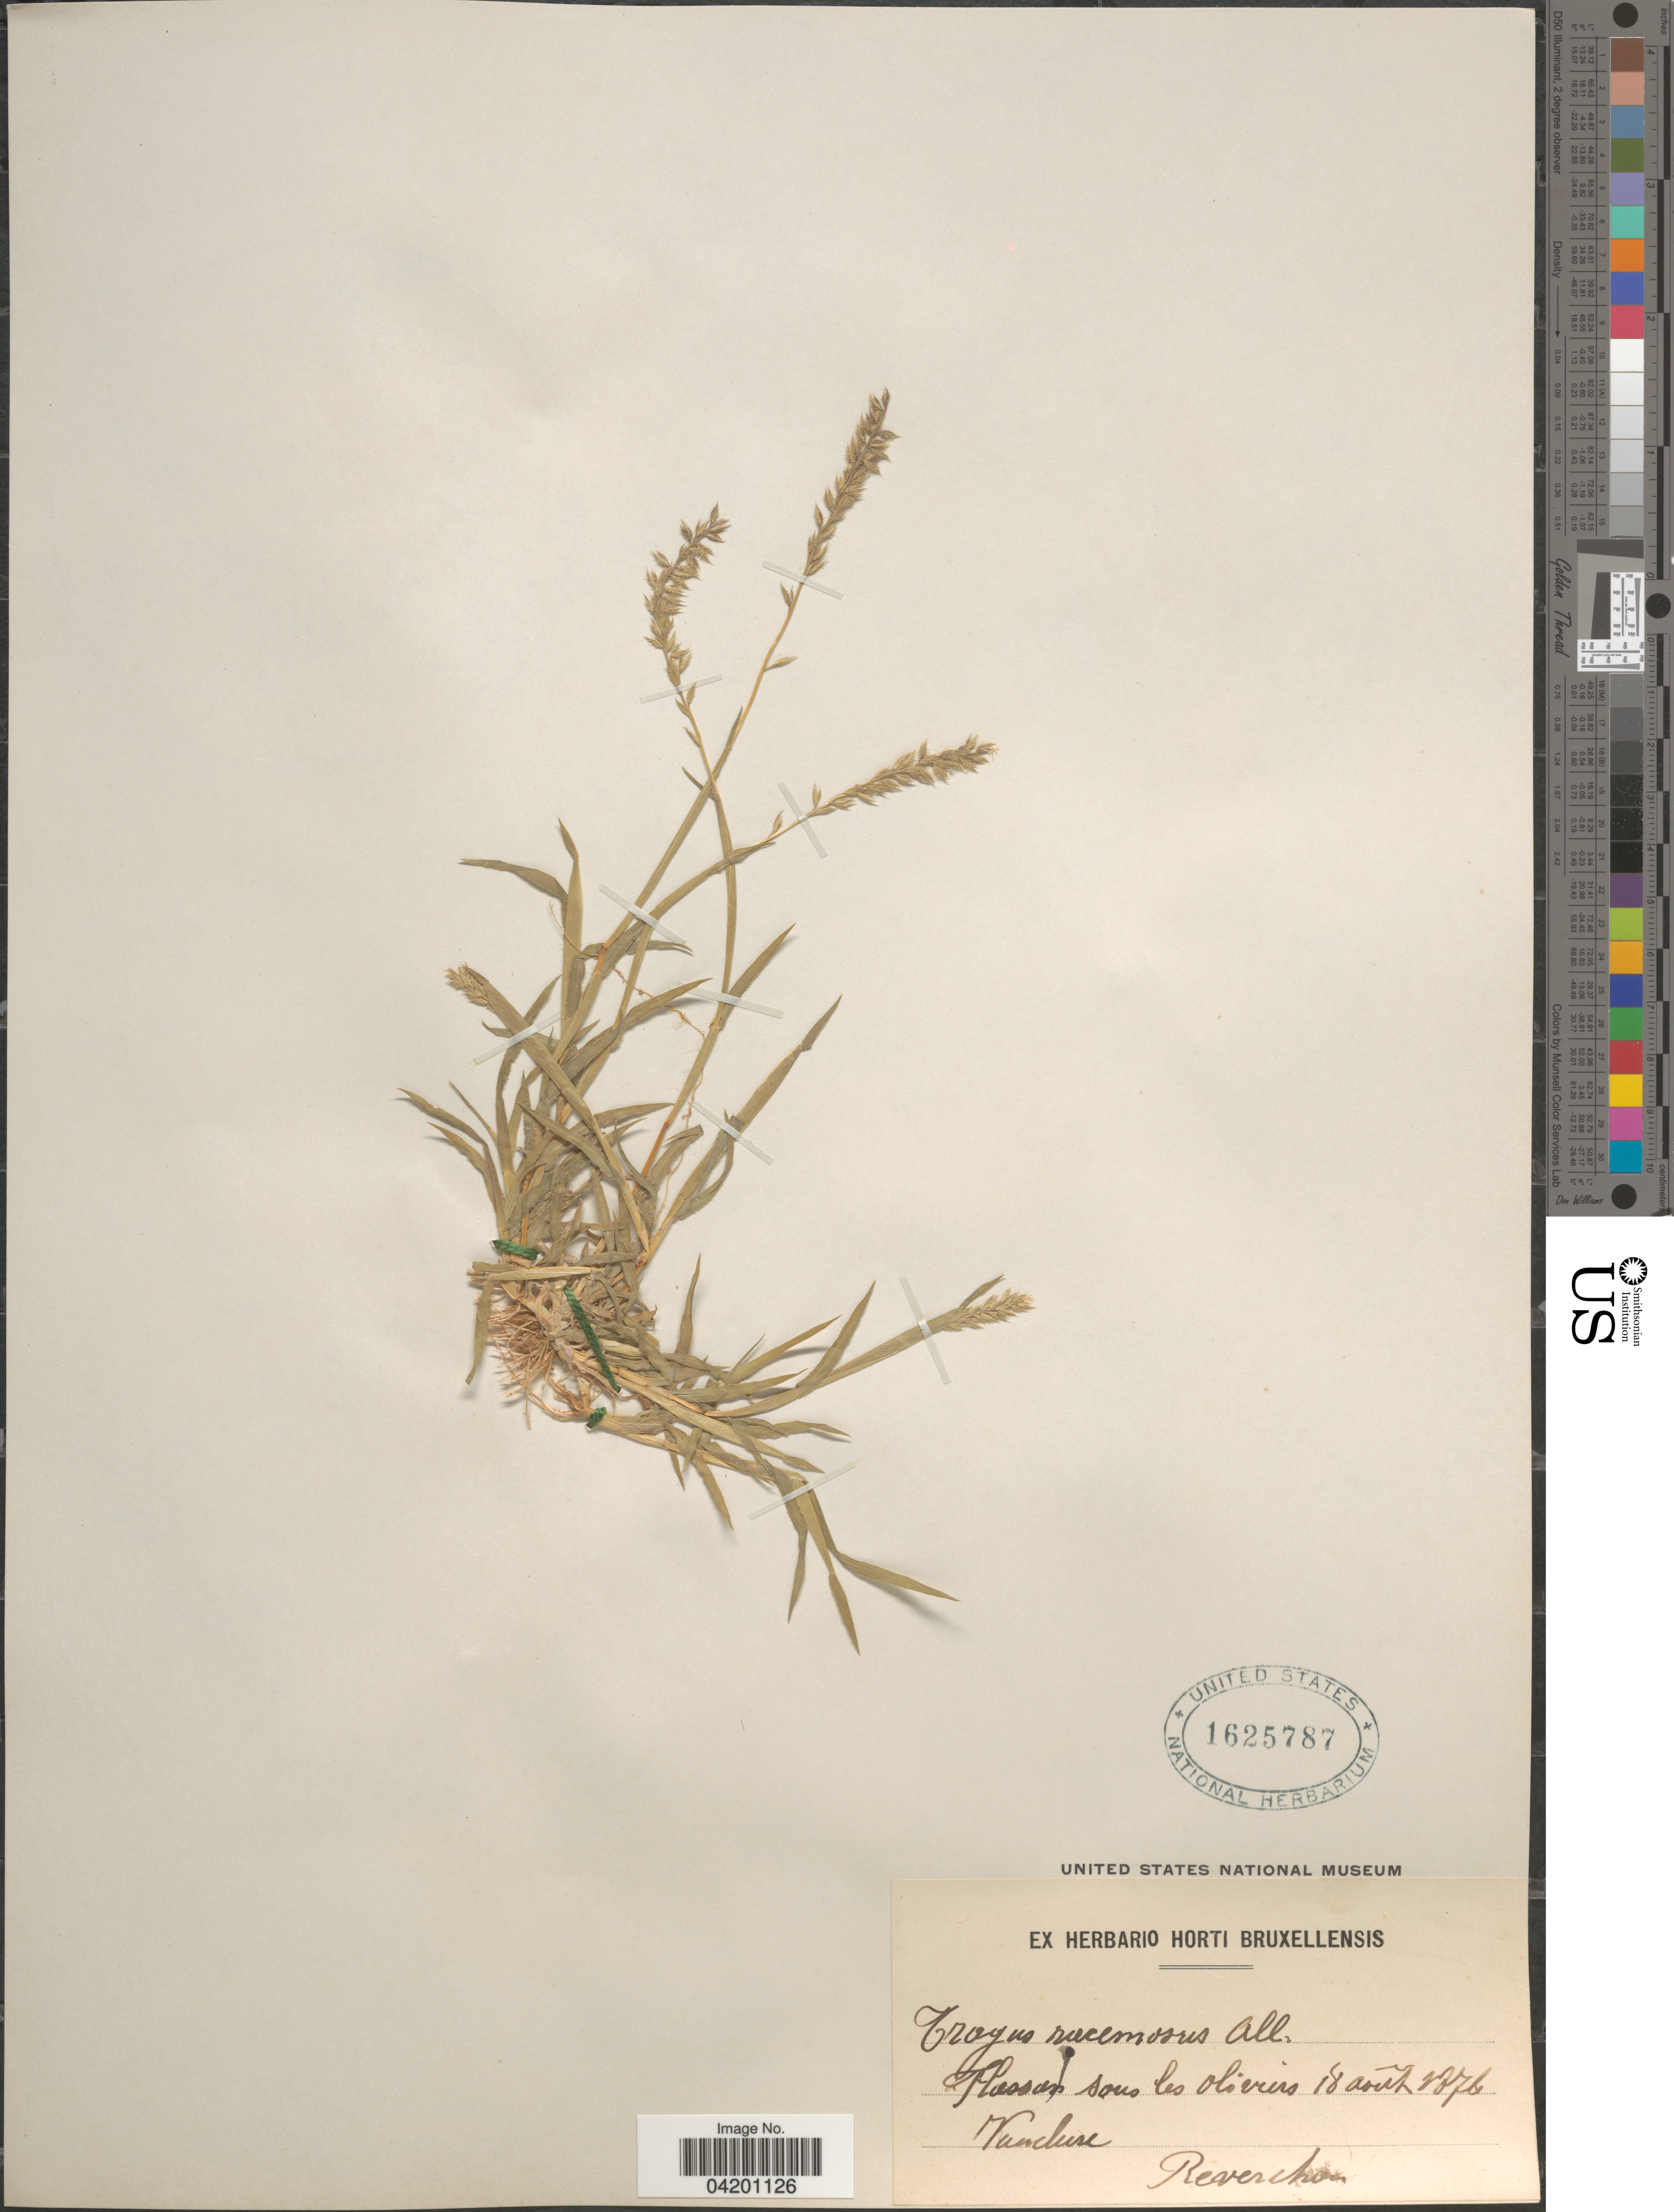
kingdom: Plantae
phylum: Tracheophyta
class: Liliopsida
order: Poales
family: Poaceae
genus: Tragus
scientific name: Tragus racemosus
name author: (L.) All.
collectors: -. Reverchon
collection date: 1876-08-18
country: France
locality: Flassan sous les oliviers. Vaucluse.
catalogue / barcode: US 1625787